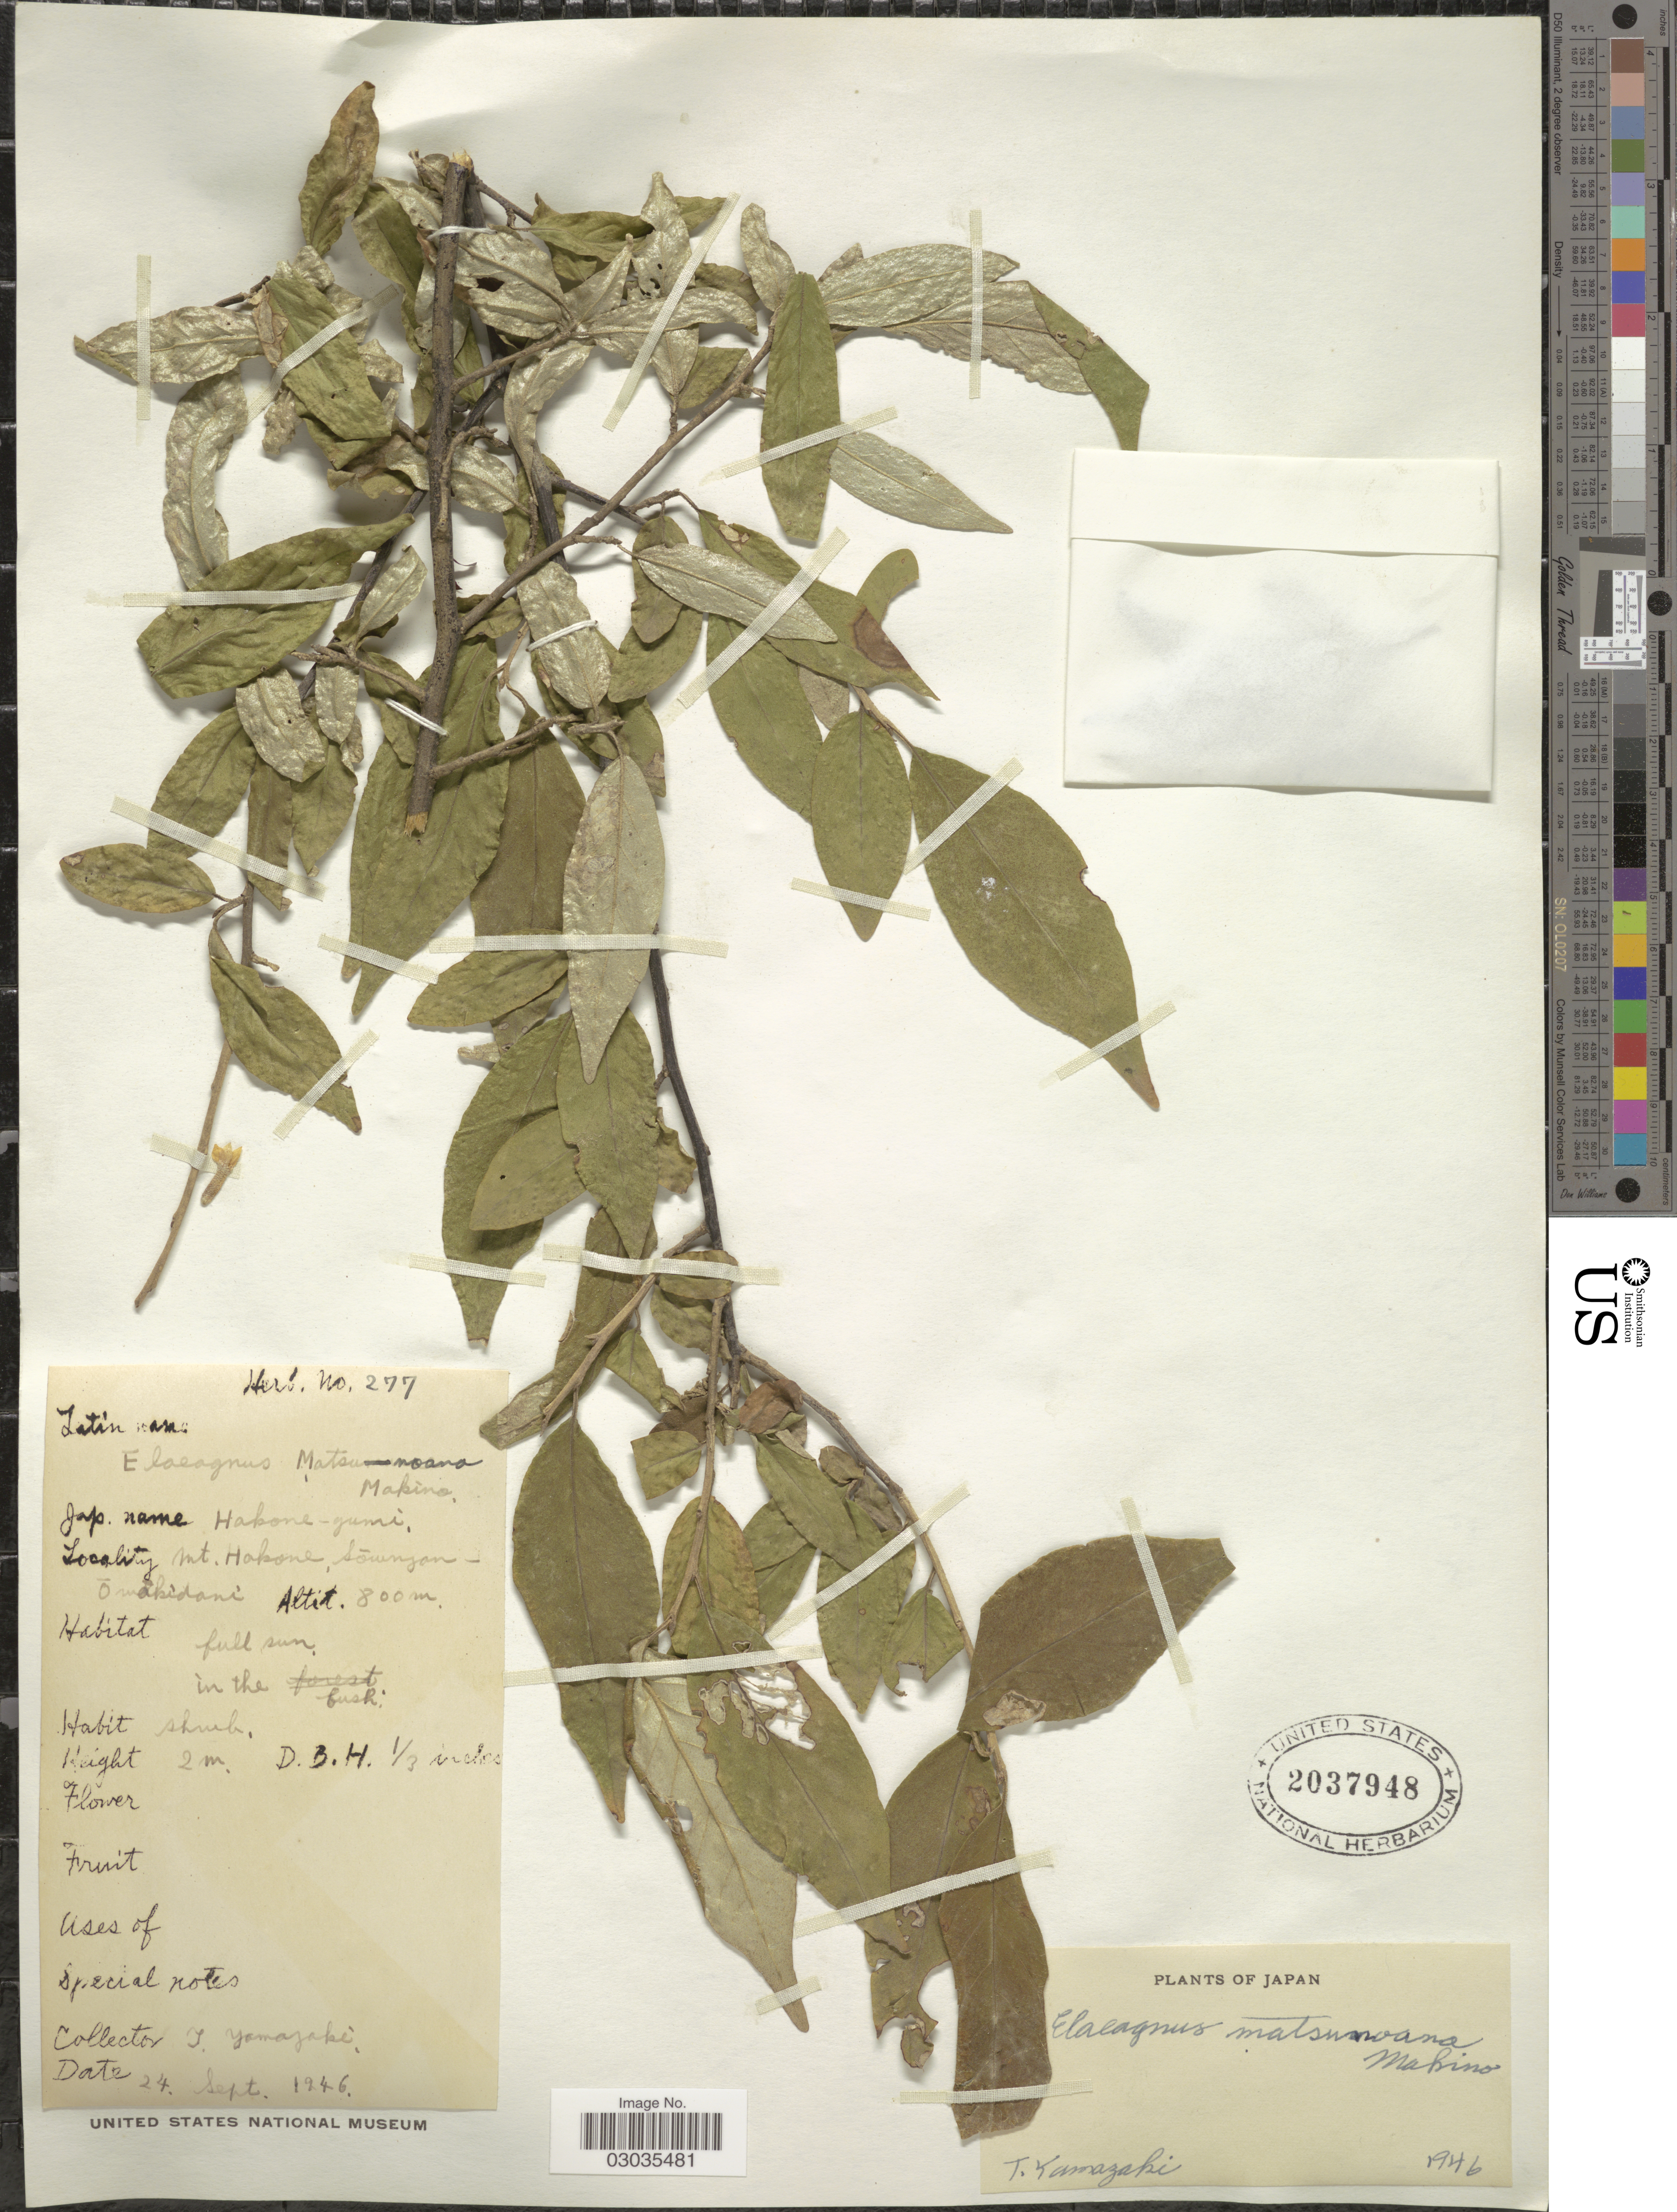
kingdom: Plantae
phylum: Tracheophyta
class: Magnoliopsida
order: Rosales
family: Elaeagnaceae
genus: Elaeagnus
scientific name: Elaeagnus matsunoana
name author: Makino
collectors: T. Yamazaki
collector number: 277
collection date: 1946-09-24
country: Japan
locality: Mt. Hakone, Sōwnsan-Ōwakidani.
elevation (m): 800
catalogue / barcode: US 2037948